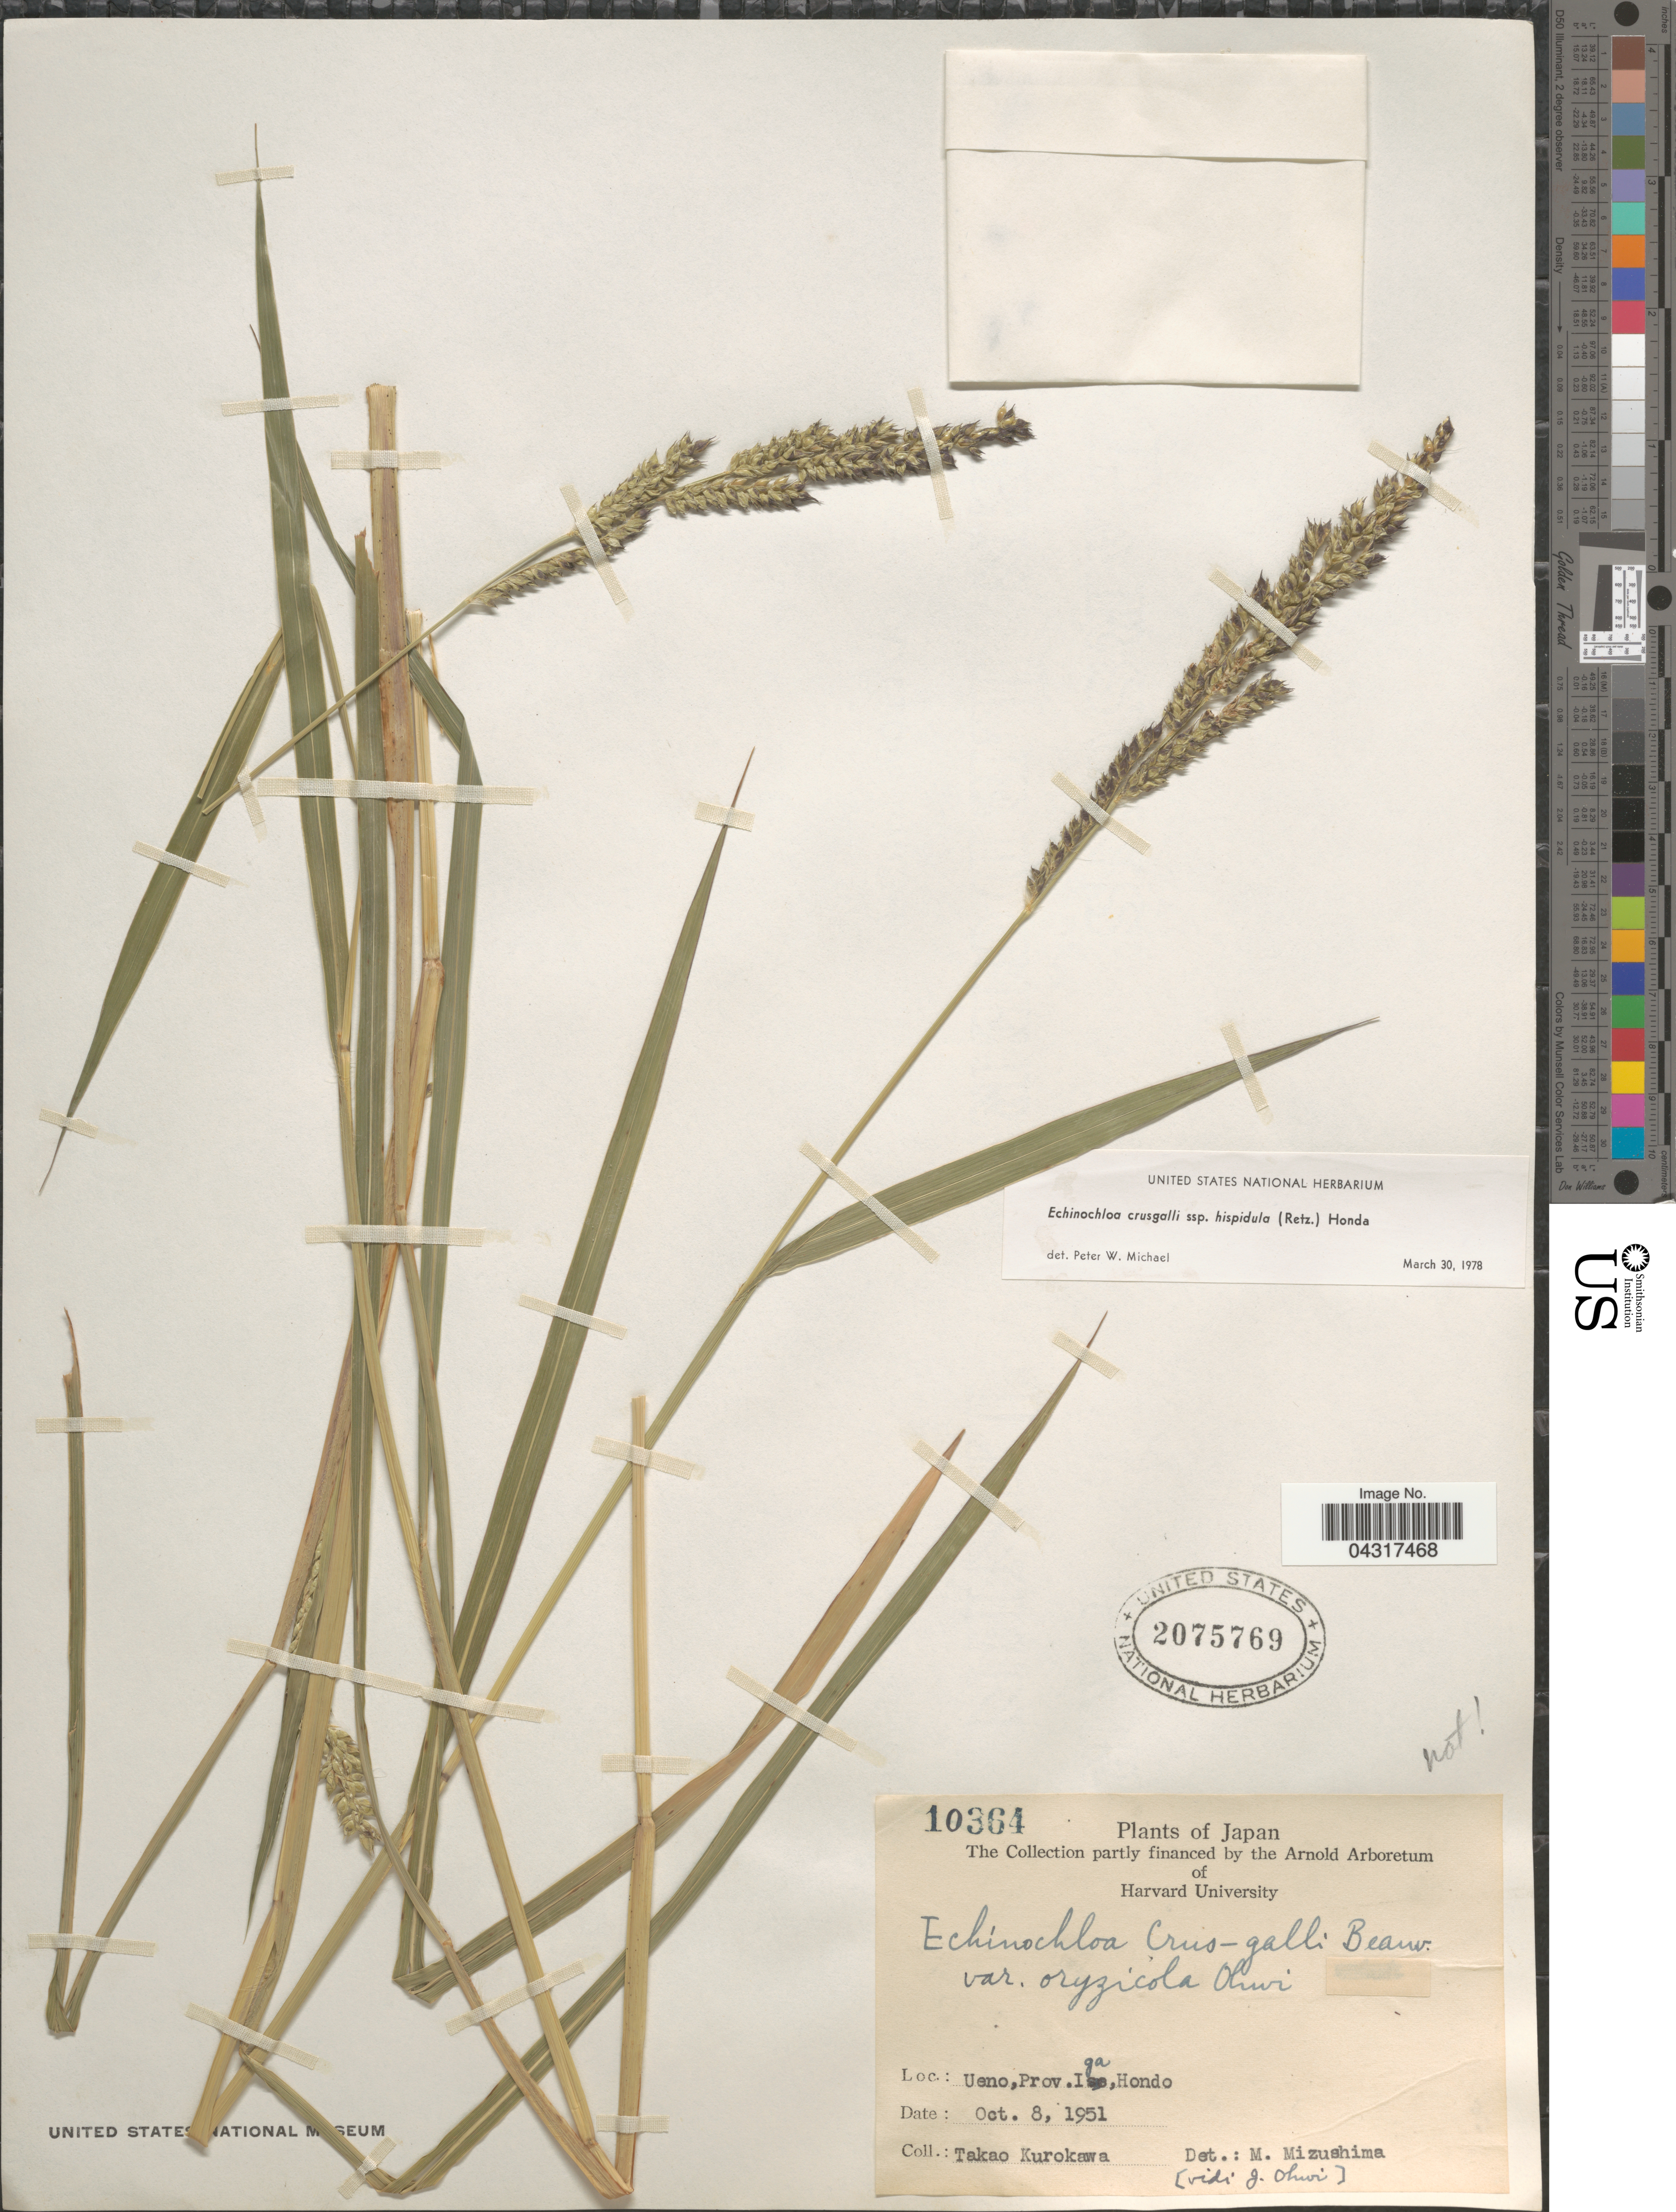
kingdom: Plantae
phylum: Tracheophyta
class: Liliopsida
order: Poales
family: Poaceae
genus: Echinochloa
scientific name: Echinochloa oryzoides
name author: (Ard.) Fritsch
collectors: T. Kurokawa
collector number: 10364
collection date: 1951-10-08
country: Japan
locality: Ueno,Prov.Iga,Hondo.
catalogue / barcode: US 2075769